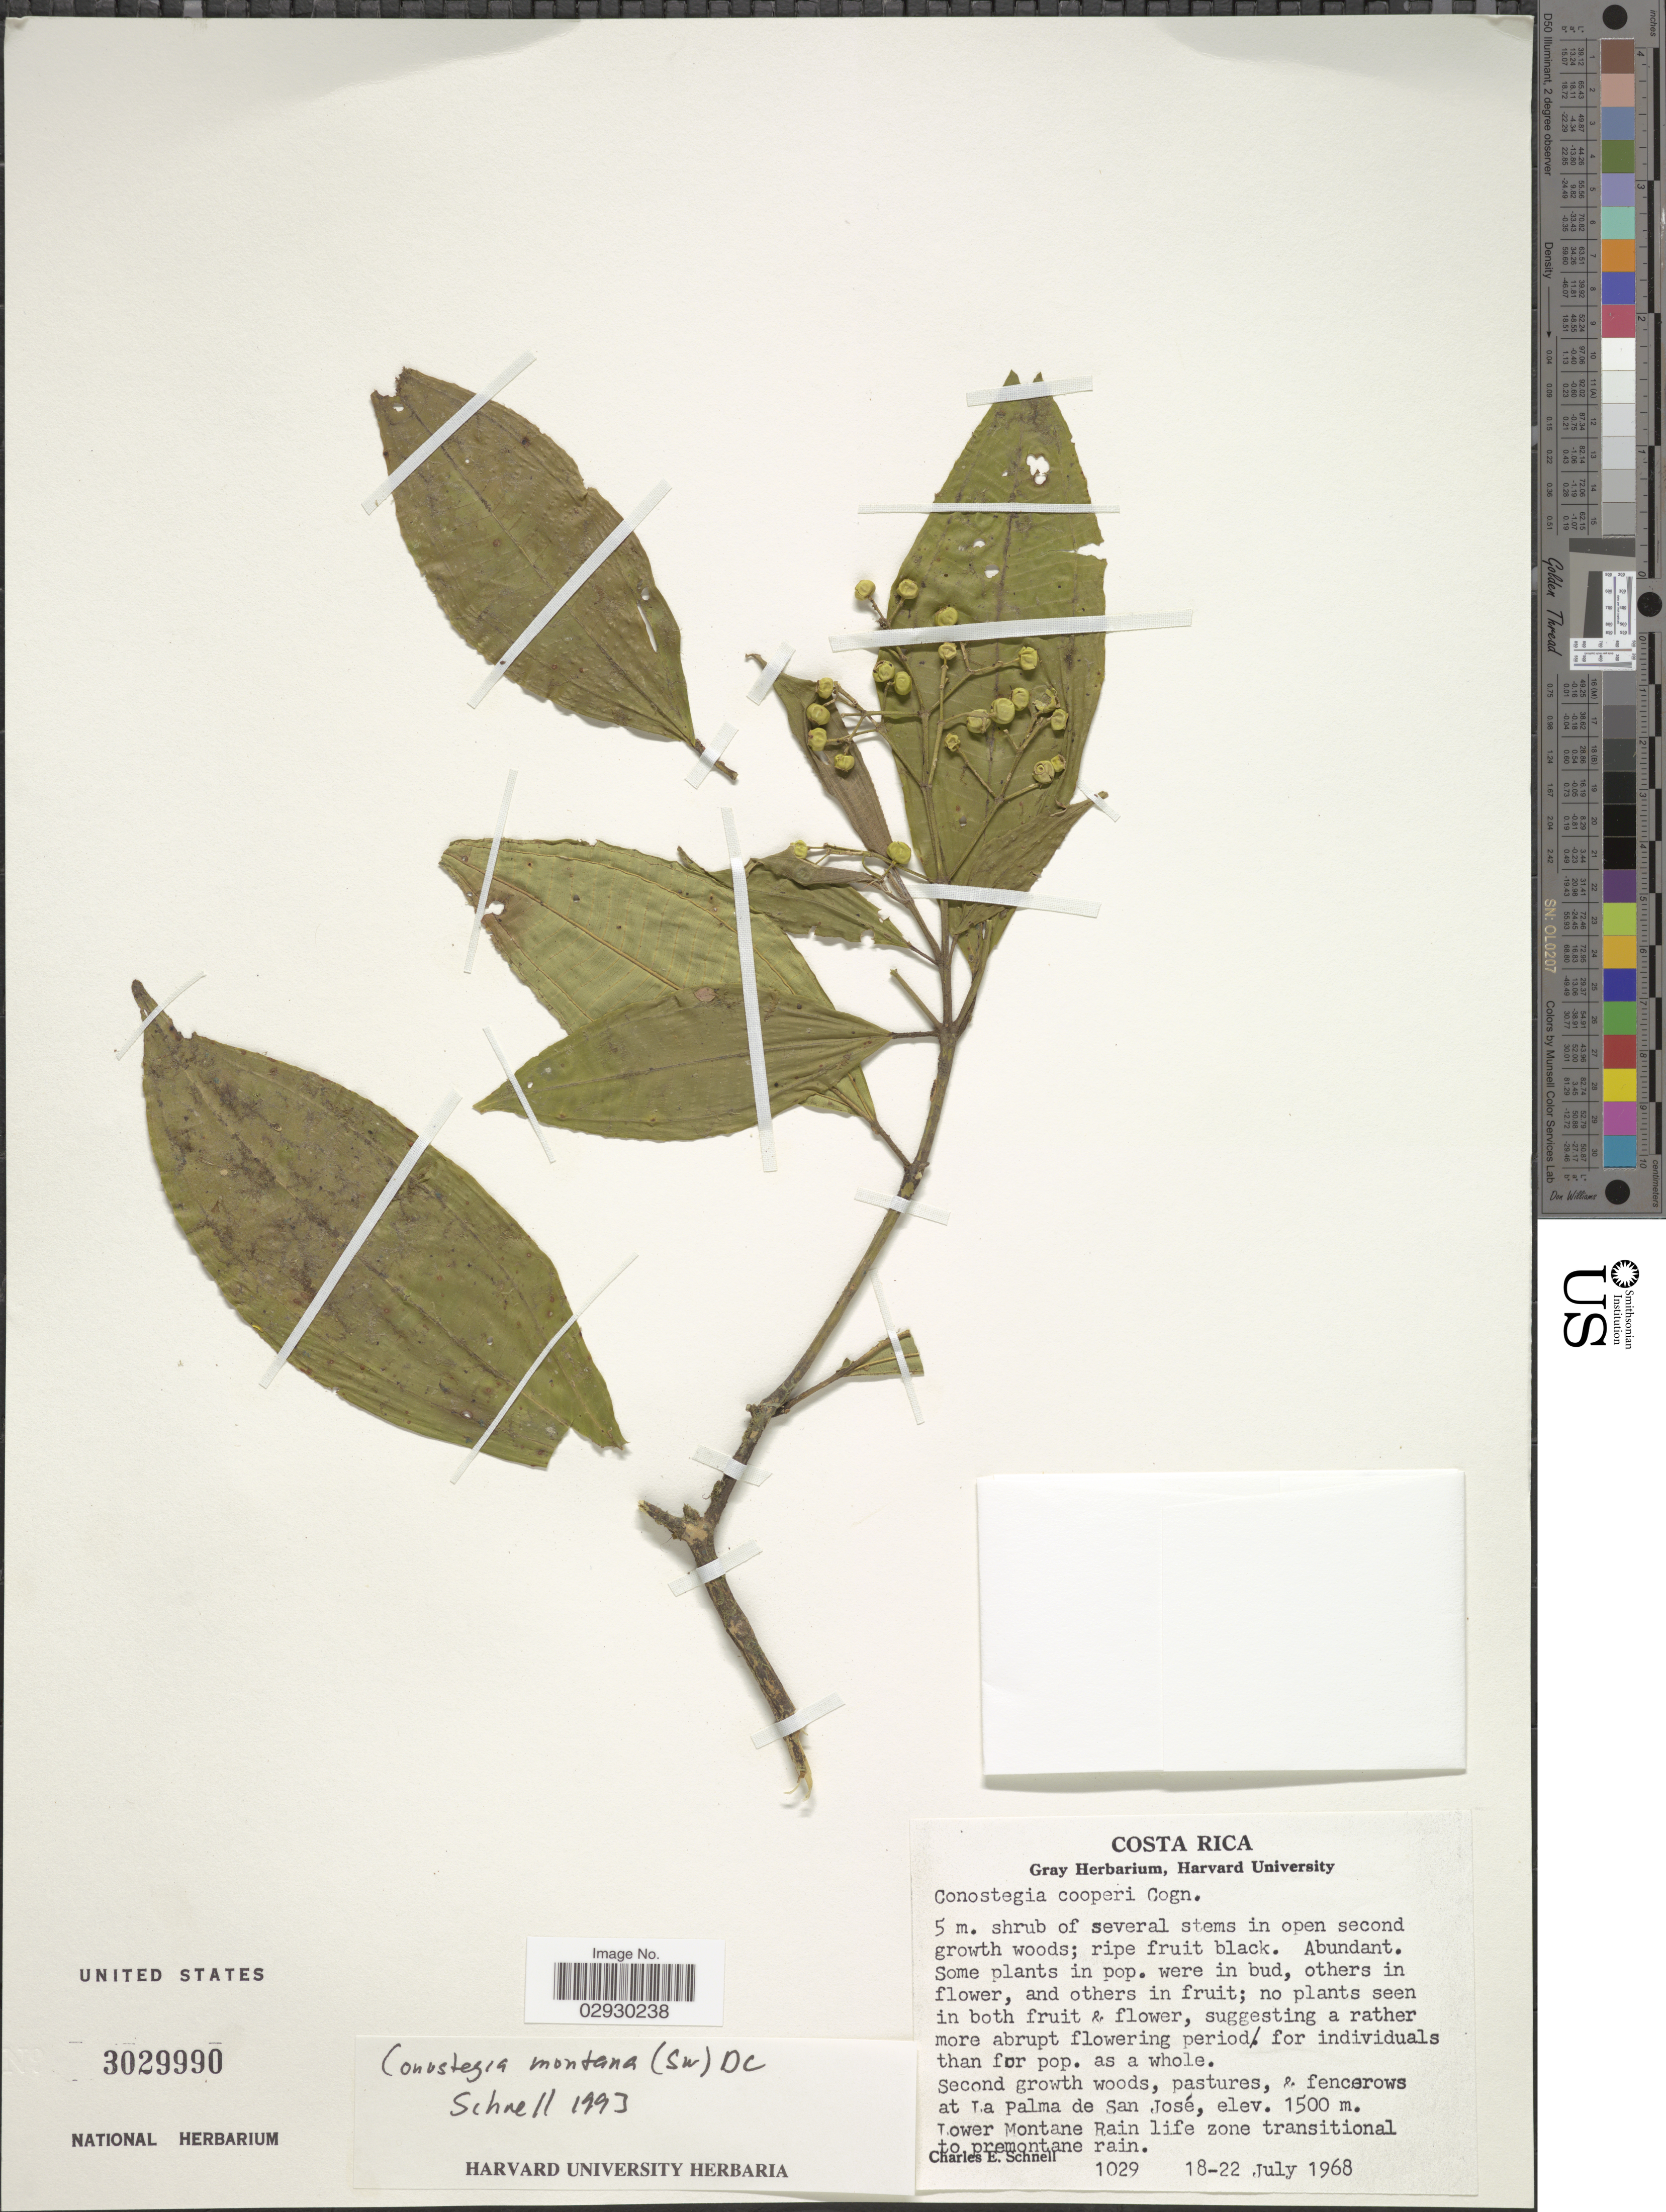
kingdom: Plantae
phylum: Tracheophyta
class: Magnoliopsida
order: Myrtales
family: Melastomataceae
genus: Conostegia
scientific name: Conostegia montana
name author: (Sw.) D. Don ex DC.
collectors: C. Schnell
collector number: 1029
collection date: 1968-07-18/1968-07-22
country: Costa Rica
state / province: San José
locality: Second growth woods, pastures, & fencerows at La Palma de San José. Lower Montane Rain life zone transitional to premontane rain.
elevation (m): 1500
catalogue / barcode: US 3029990